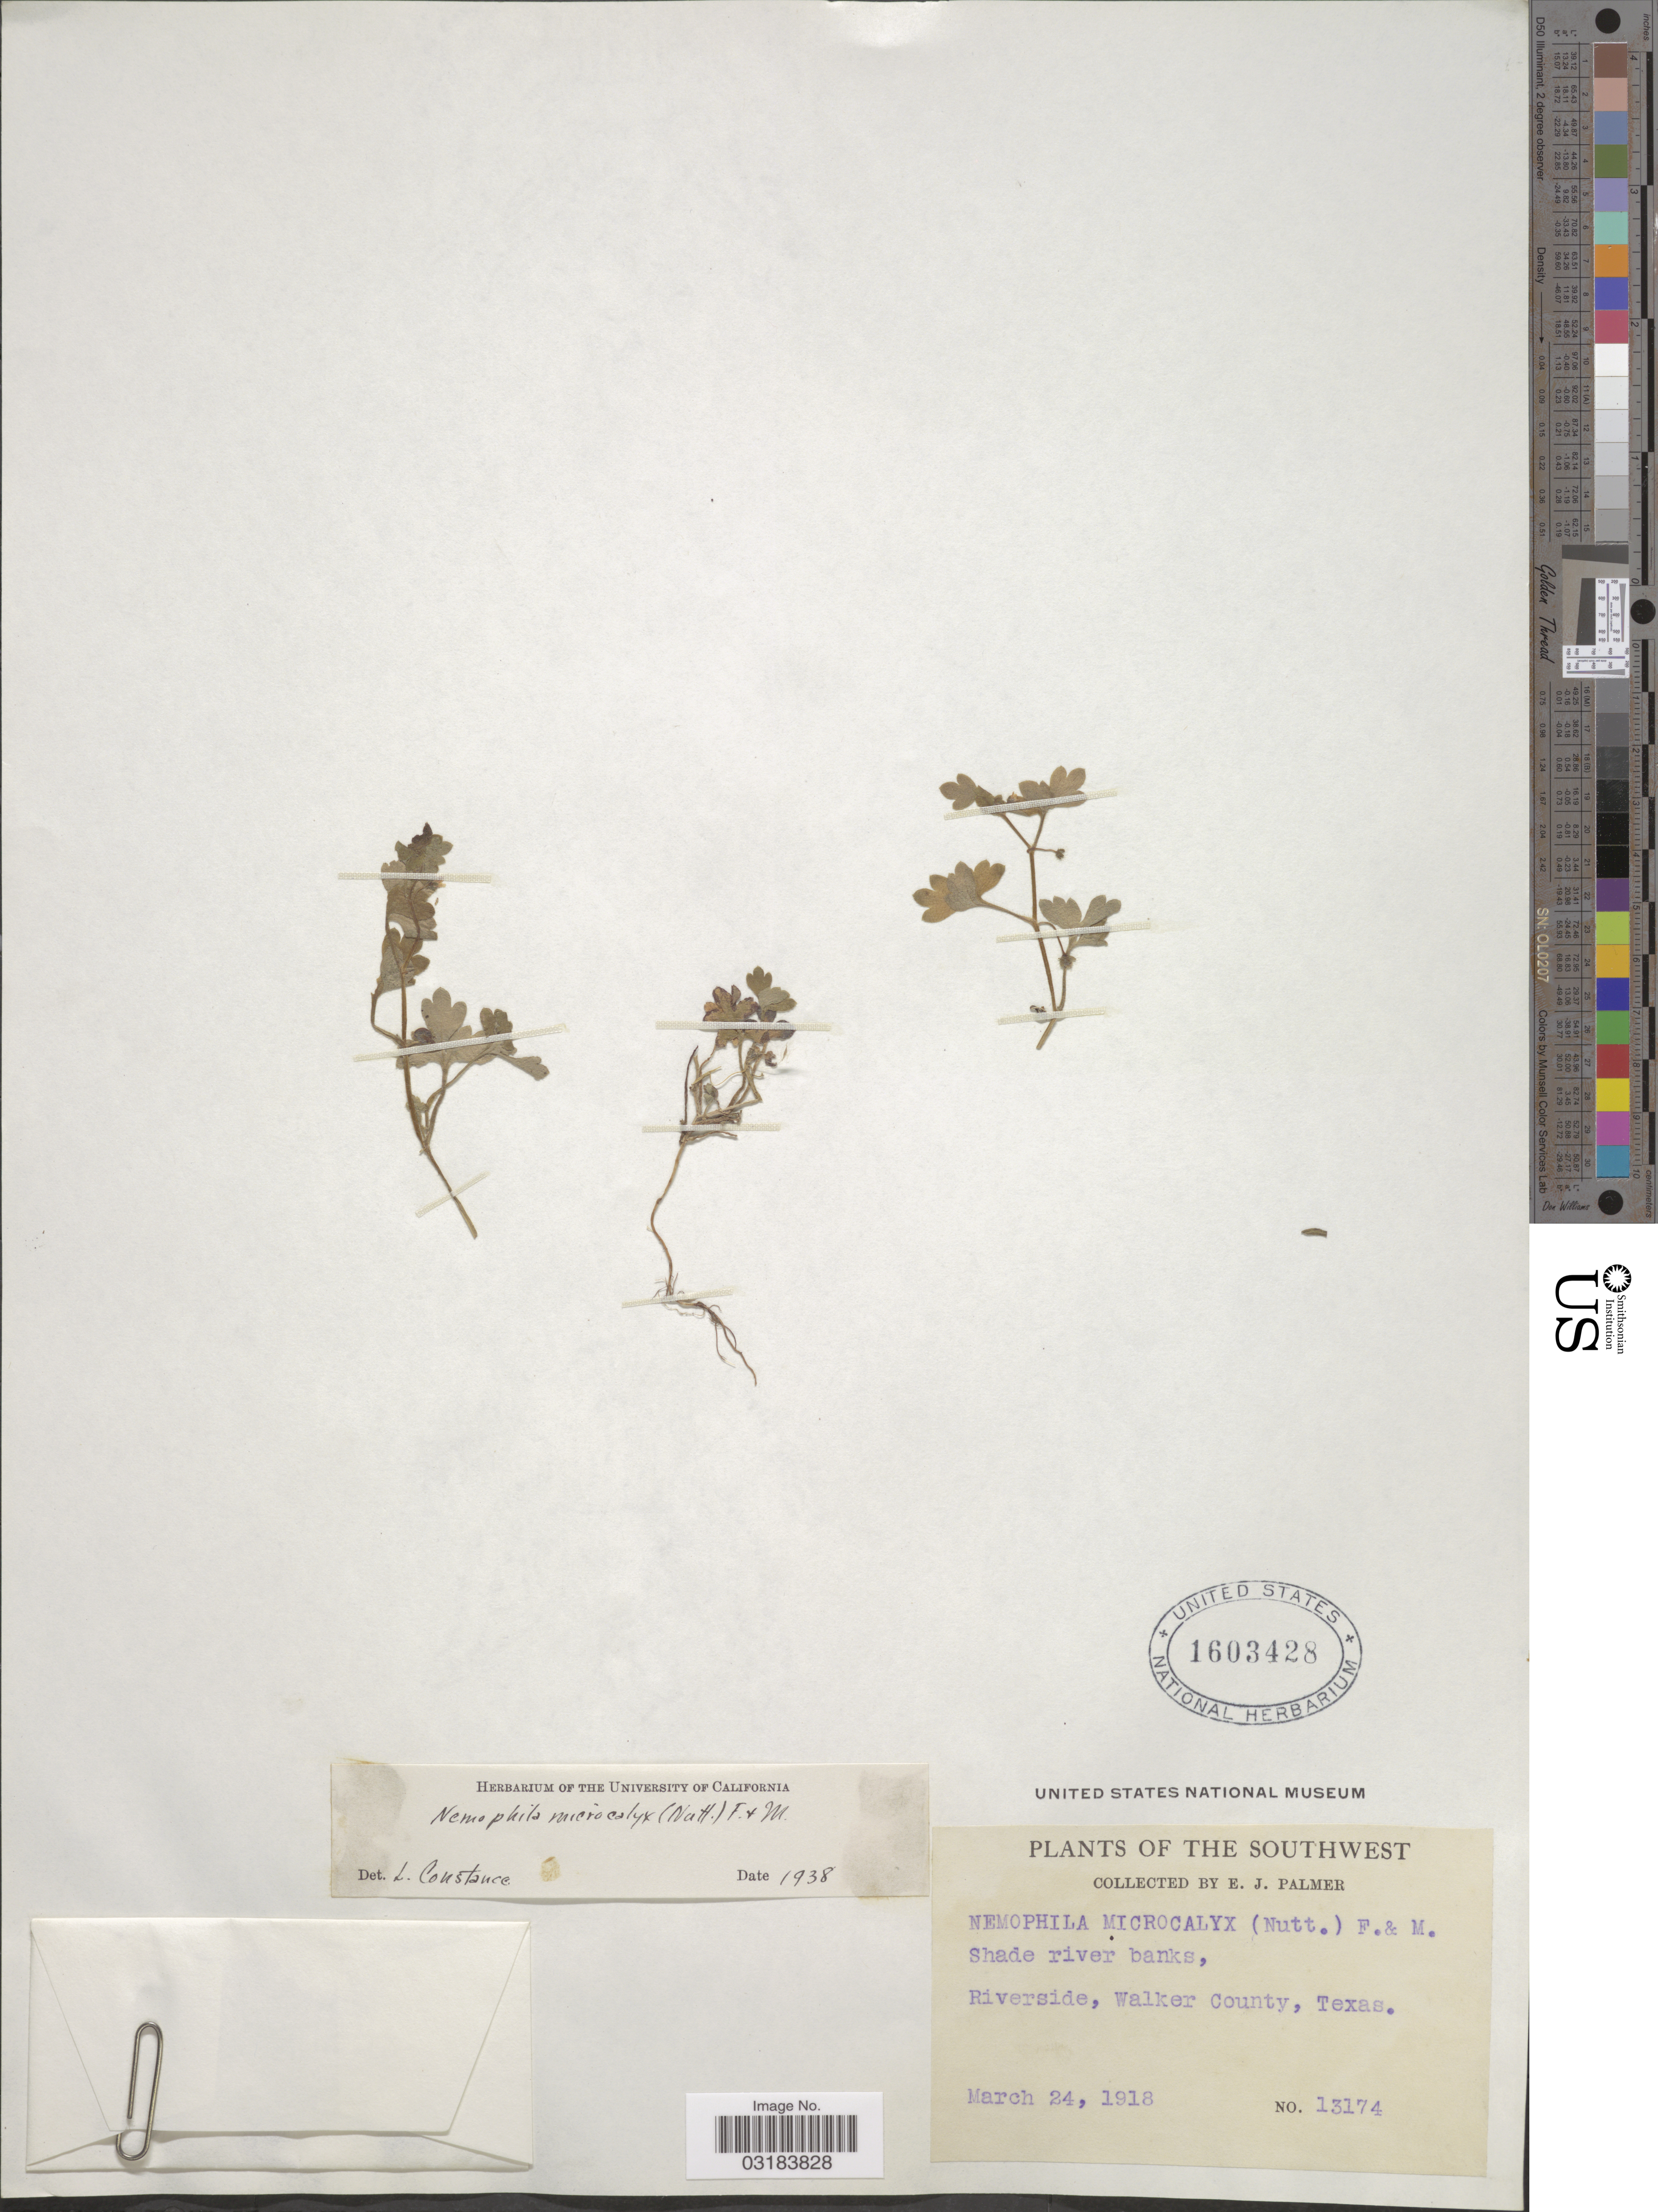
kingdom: Plantae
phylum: Tracheophyta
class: Magnoliopsida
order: Boraginales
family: Hydrophyllaceae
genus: Nemophila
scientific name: Nemophila microcalyx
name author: (Nutt.) Fisch. & C.A. Mey.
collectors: E. J. Palmer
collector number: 13174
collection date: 1918-03-24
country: United States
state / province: Texas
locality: The Southwest. Riverside, Walker County.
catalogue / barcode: US 1603428